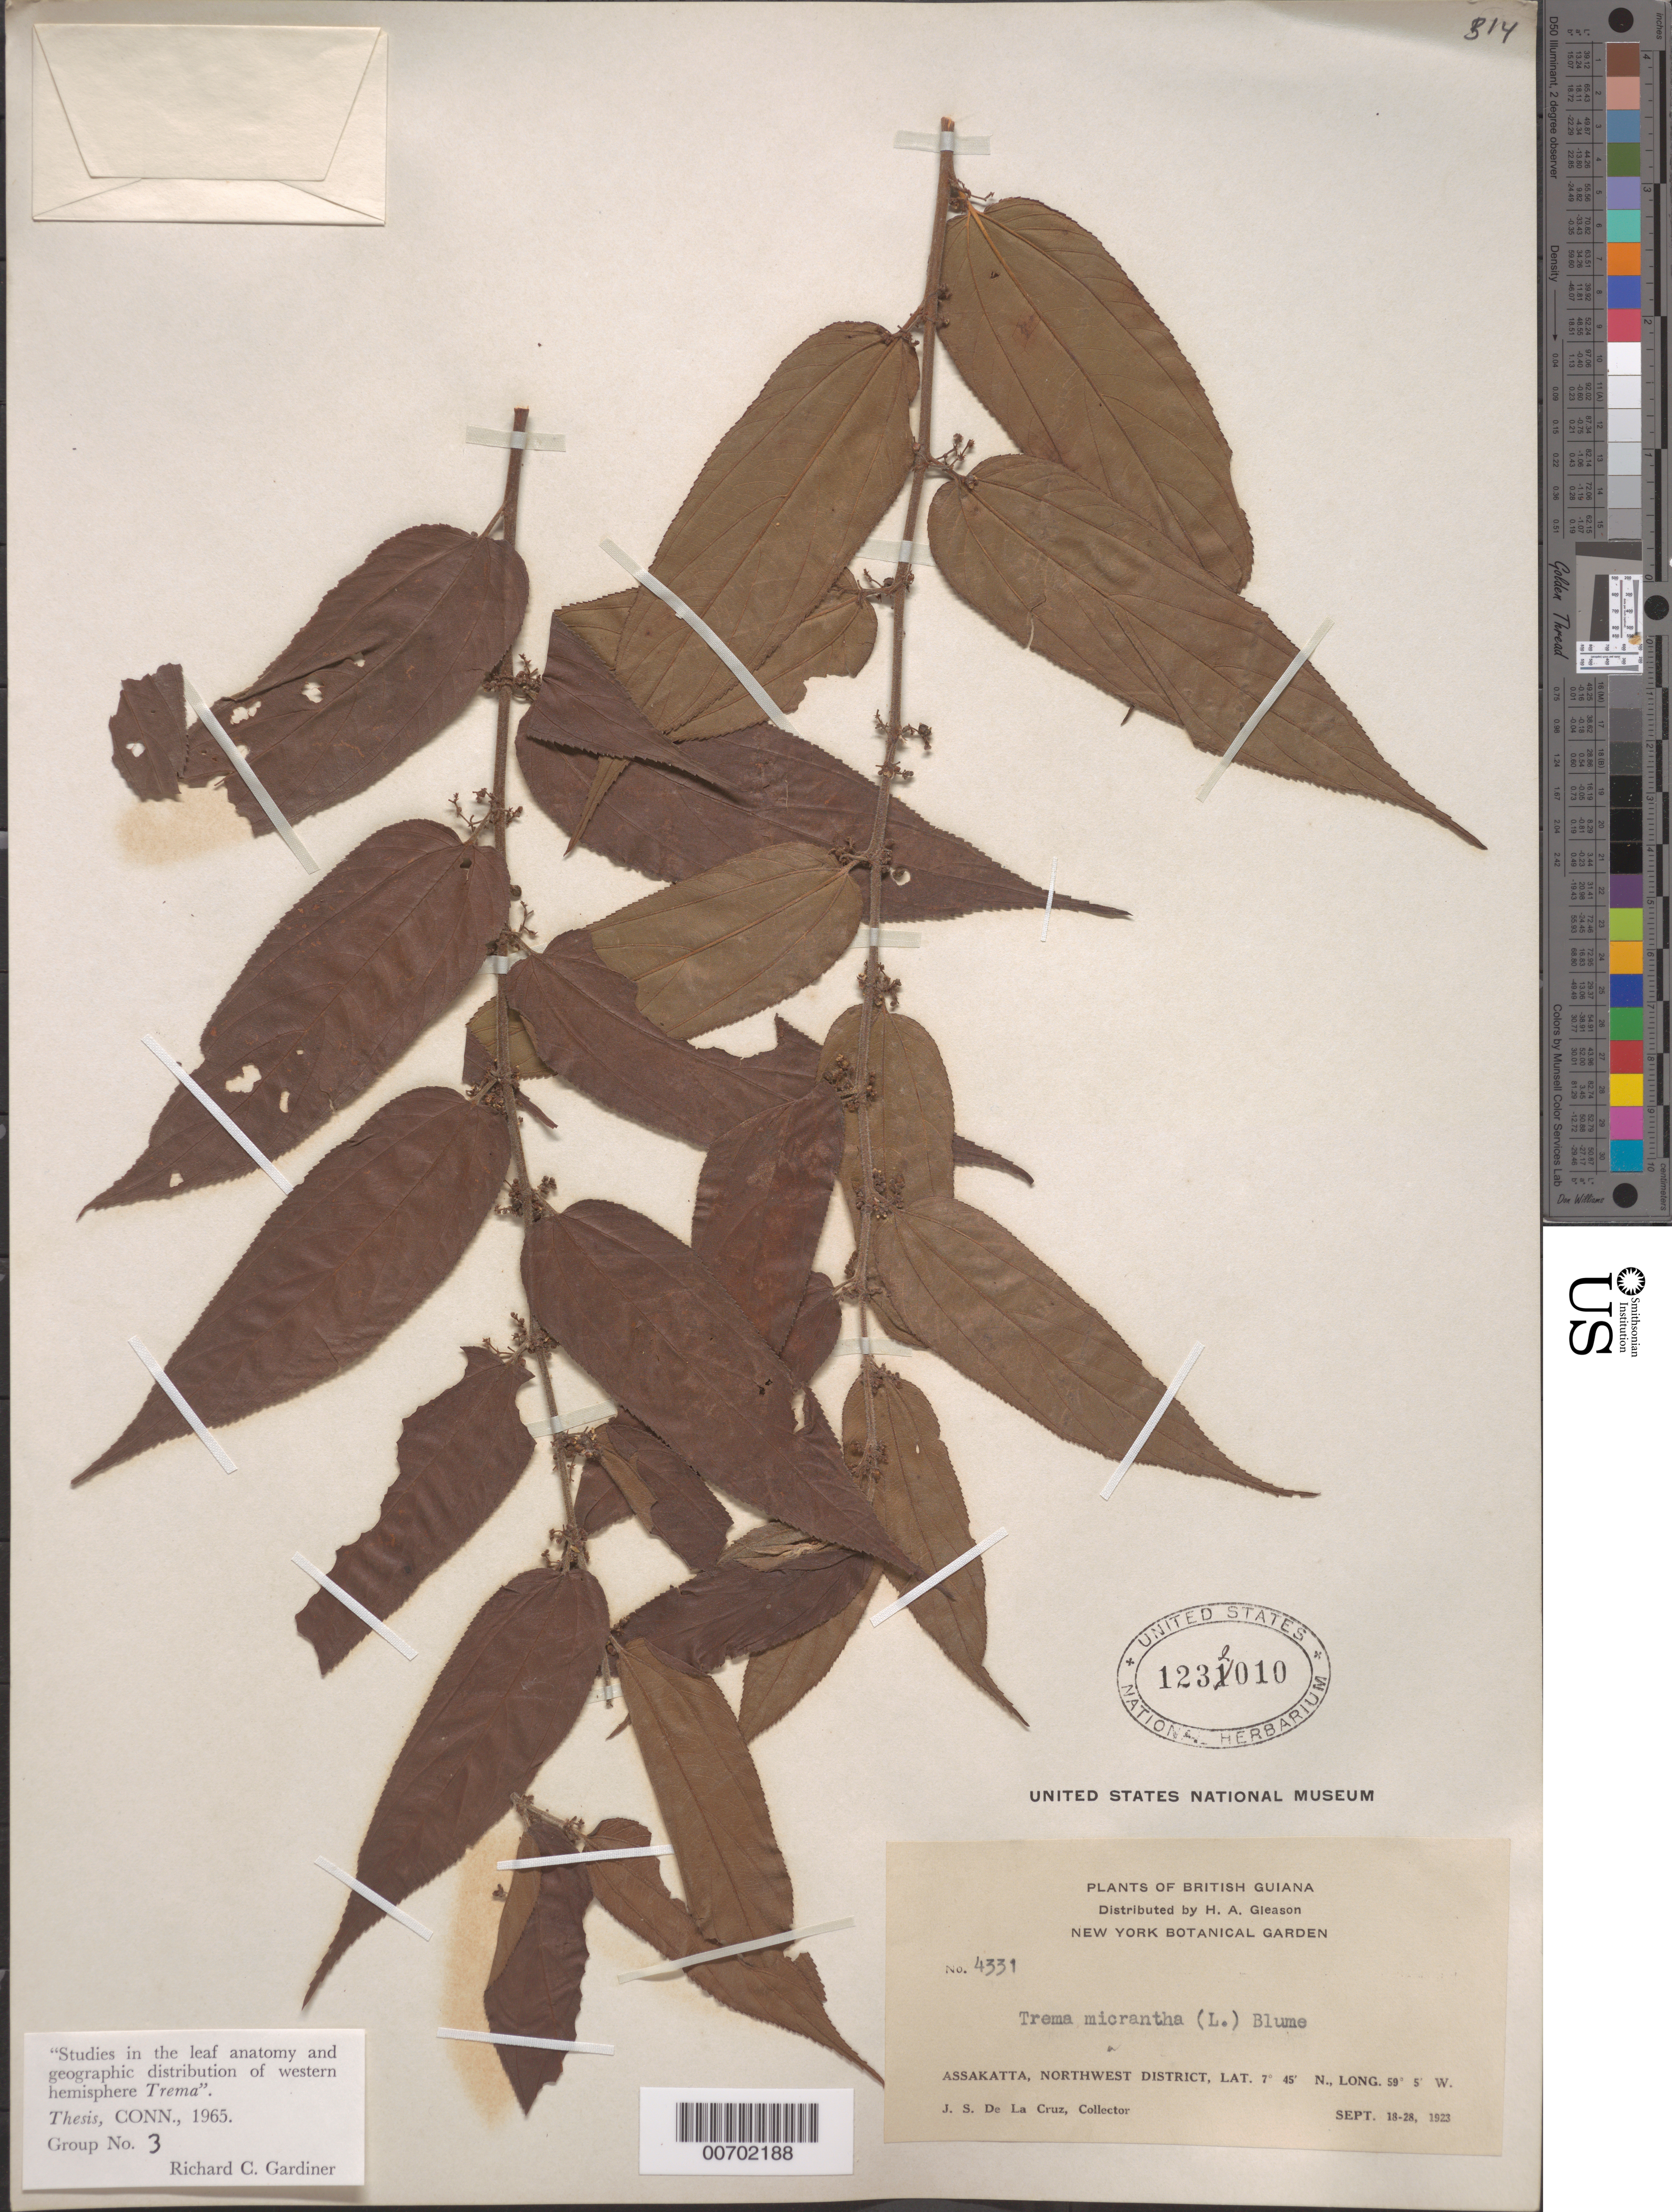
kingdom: Plantae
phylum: Tracheophyta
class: Magnoliopsida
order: Rosales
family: Cannabaceae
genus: Trema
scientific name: Trema micranthum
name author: (L.) Blume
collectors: J. S. de la Cruz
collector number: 4331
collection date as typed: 18-Sep-23 to 28-Sep-23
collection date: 1923-09-18/1923-09-28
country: Guyana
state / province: Barima-Waini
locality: Assakatta, NW District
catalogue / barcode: US 1232010